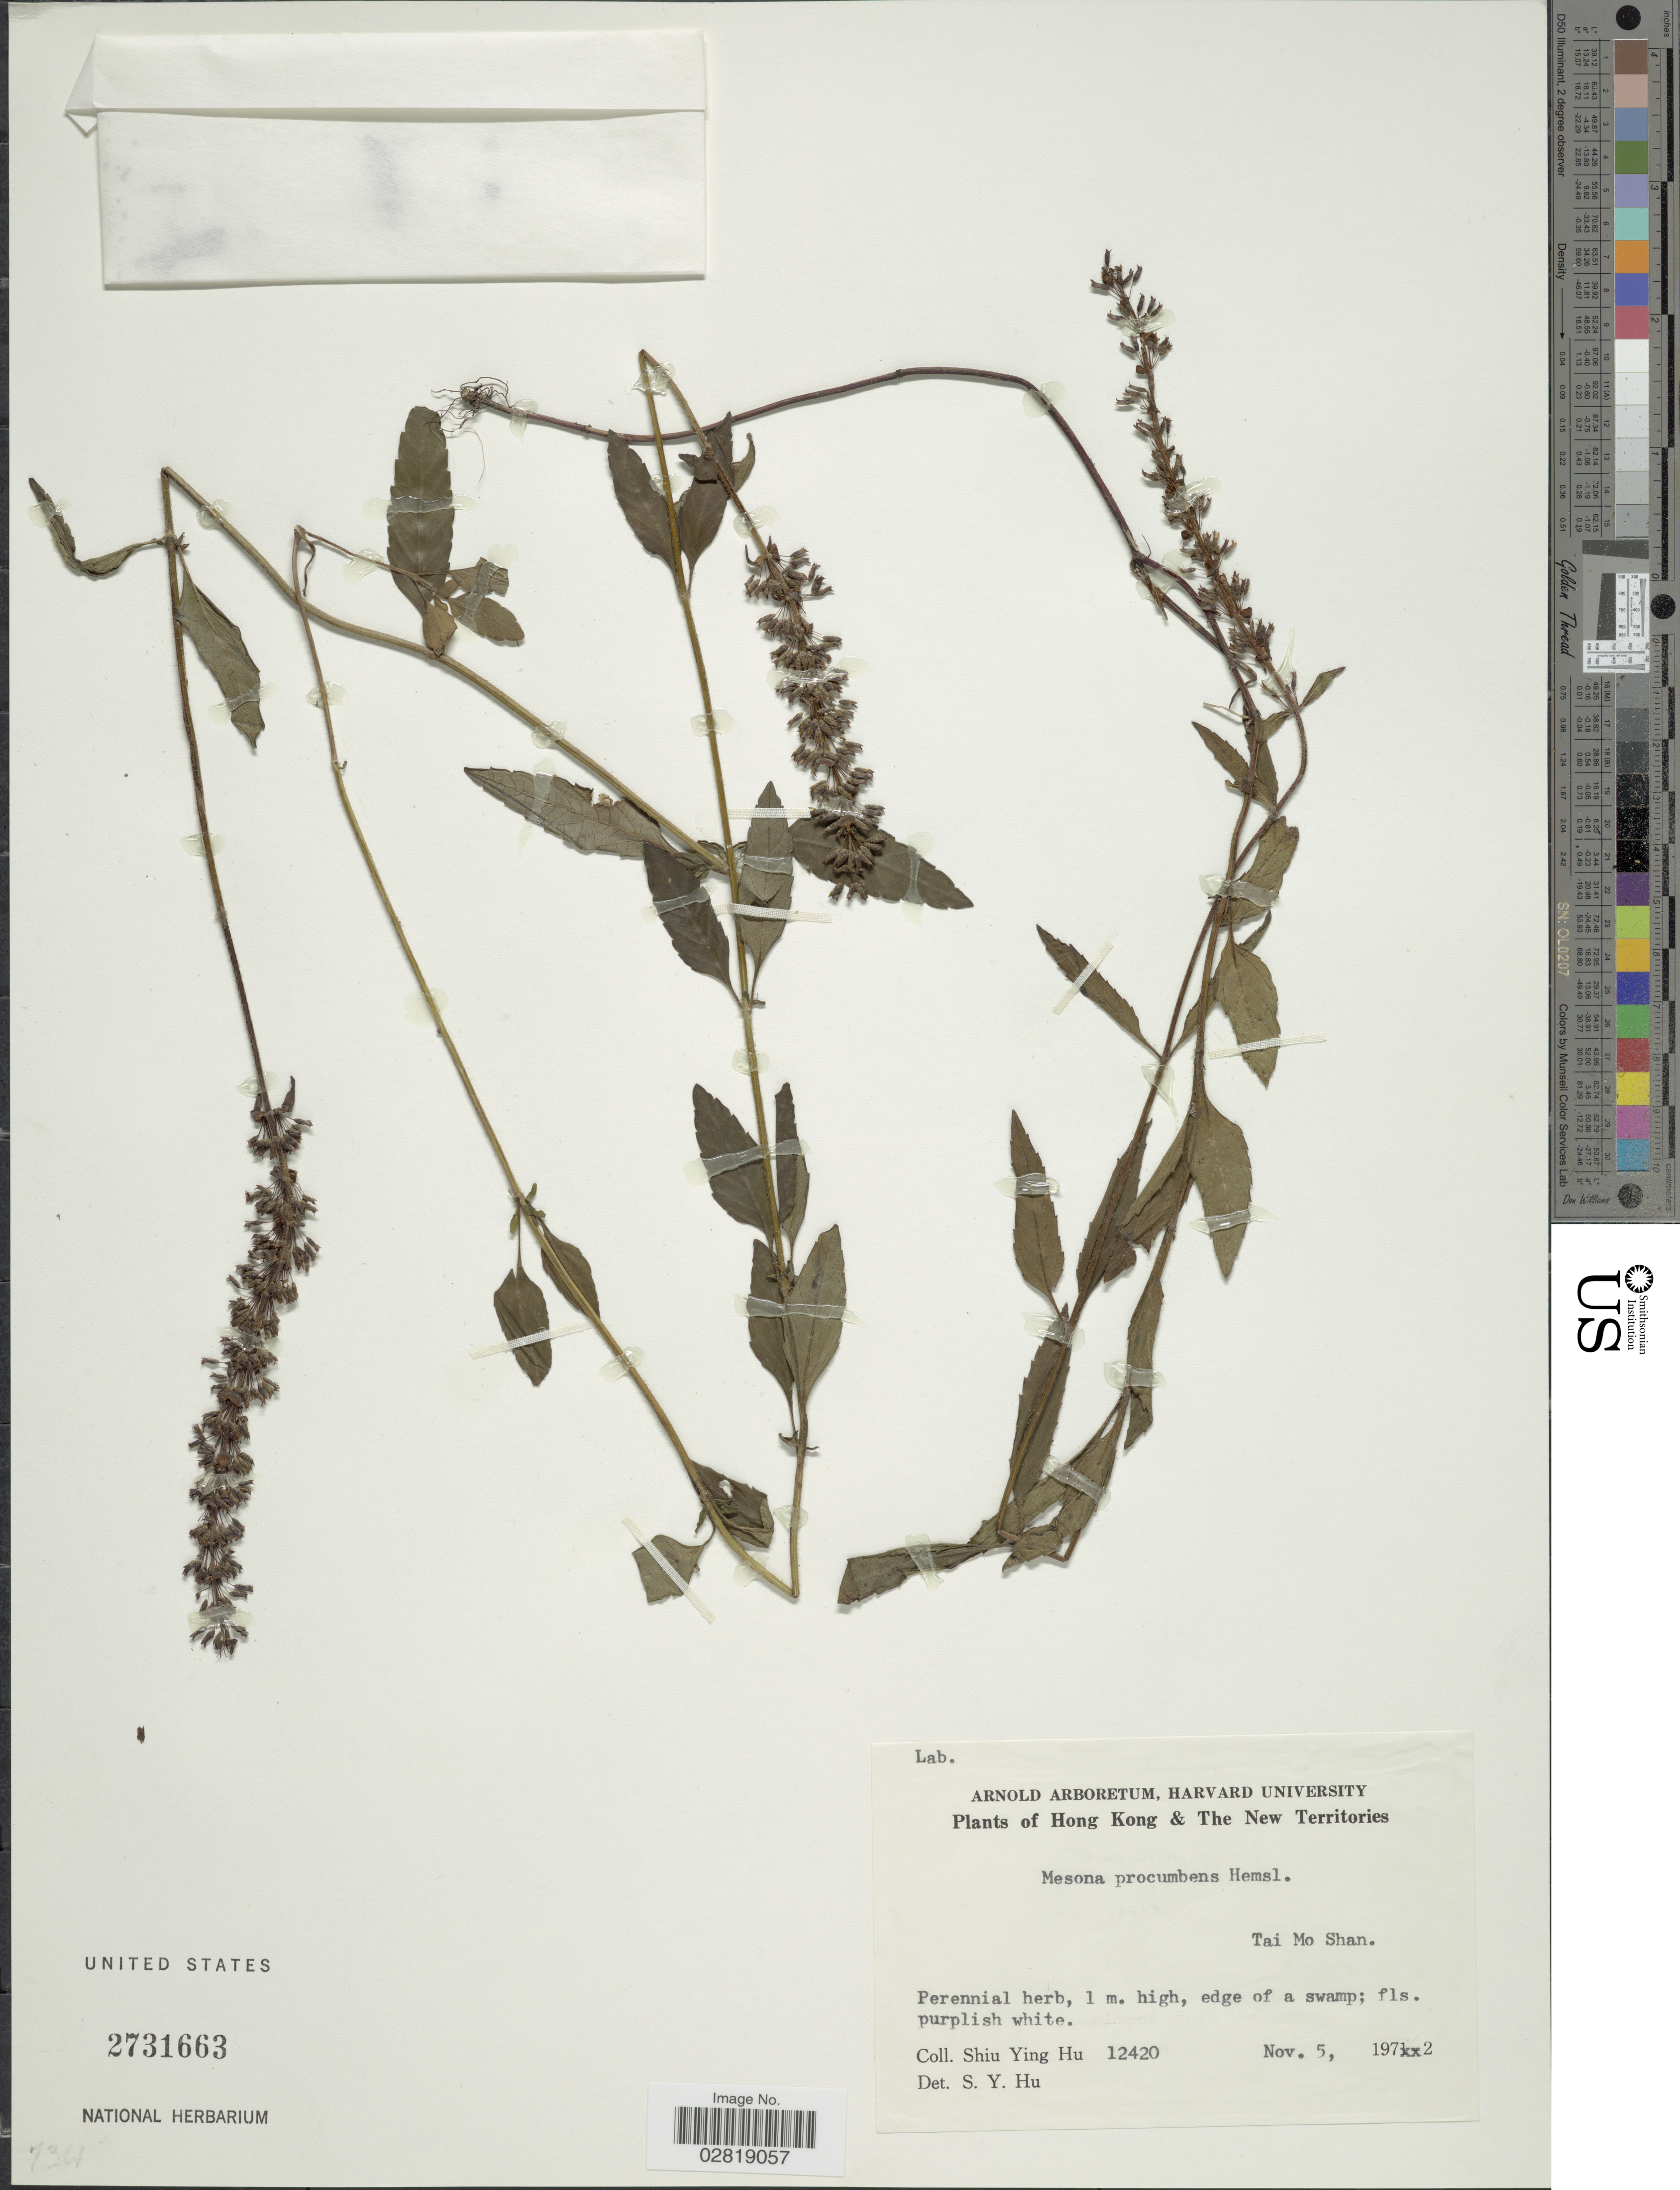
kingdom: Plantae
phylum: Tracheophyta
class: Magnoliopsida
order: Lamiales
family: Lamiaceae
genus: Platostoma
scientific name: Platostoma chinense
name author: (Benth.) A.J. Paton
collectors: S. Y. Hu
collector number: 12420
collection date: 1972-11-05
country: China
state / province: Hong Kong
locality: Hong Kong & The New Territories. Tai Mo Shan.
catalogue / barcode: US 2731663